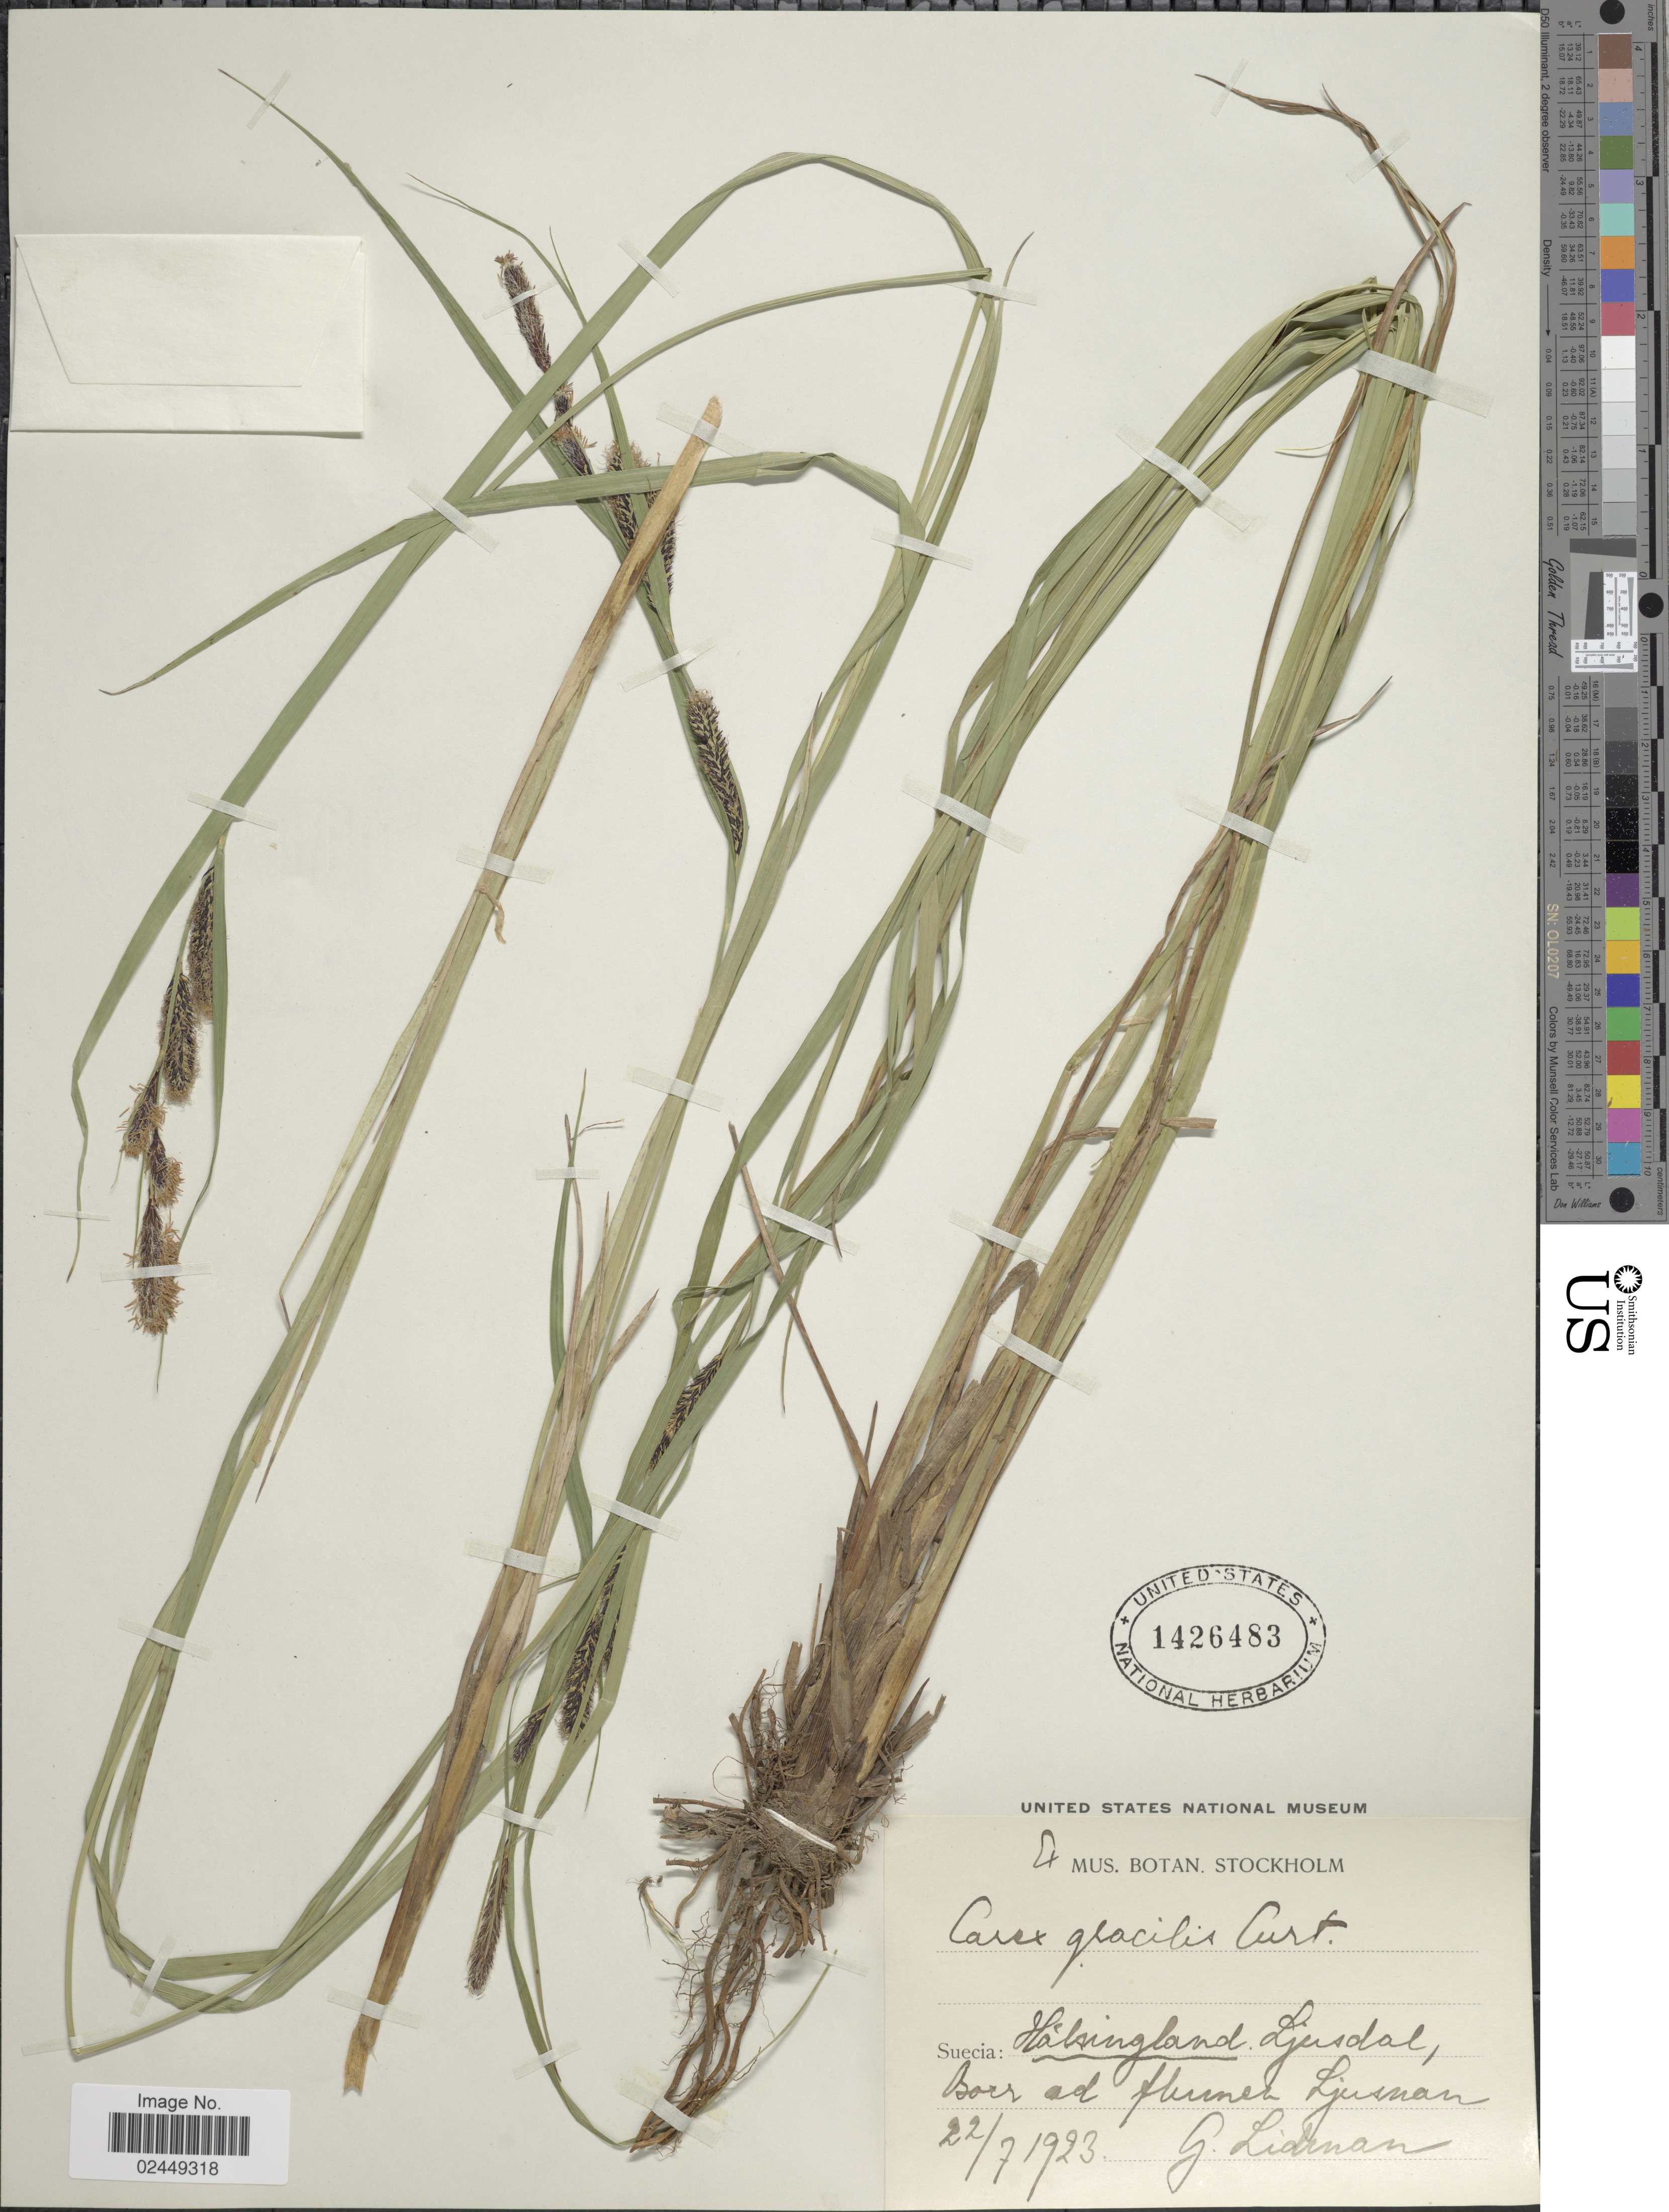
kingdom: Plantae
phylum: Tracheophyta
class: Liliopsida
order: Poales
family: Cyperaceae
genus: Carex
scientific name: Carex globularis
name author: L.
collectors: G. Lidman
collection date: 1923-07-22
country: Sweden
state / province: Gävleborg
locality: Halsingland, Ljusdal, Boer ad flumer Ljusman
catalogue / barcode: US 1426483